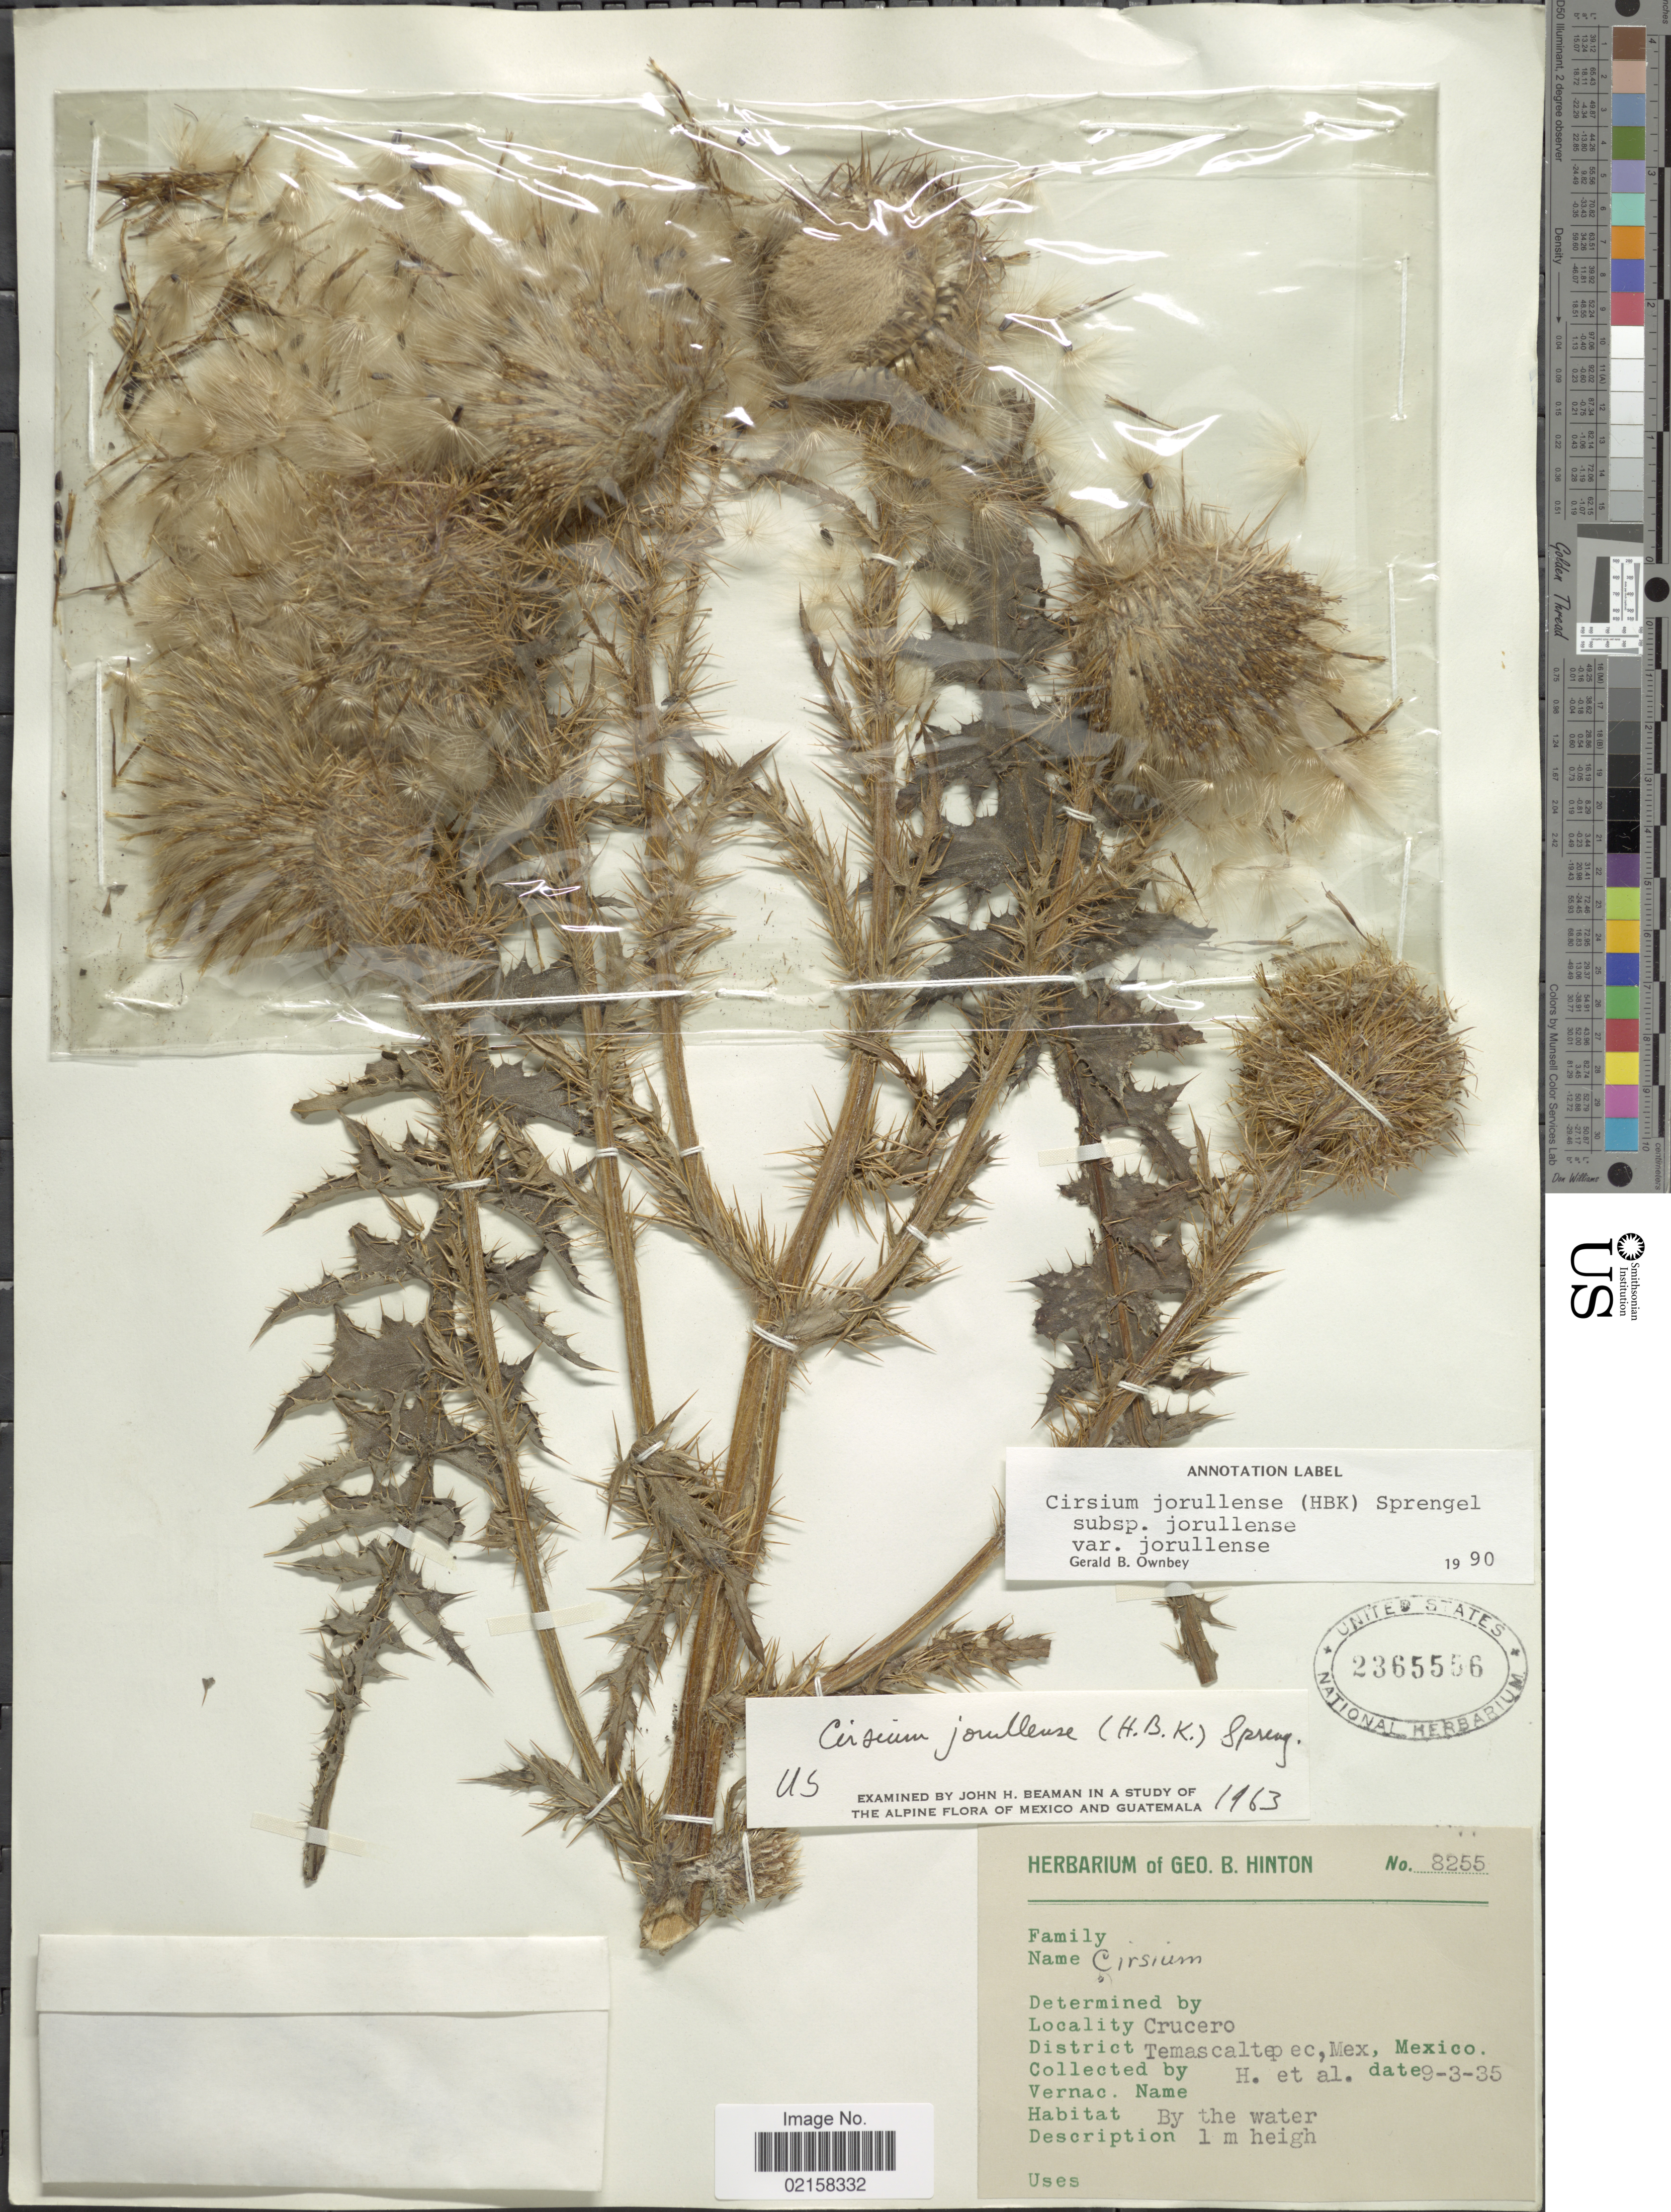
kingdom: Plantae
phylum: Tracheophyta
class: Magnoliopsida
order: Asterales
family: Asteraceae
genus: Cirsium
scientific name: Cirsium jorullense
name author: (Kunth) Spreng.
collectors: G. B. Hinton & et al.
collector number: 8255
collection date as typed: Transcribed d/m/y: 3/9/35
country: Mexico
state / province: México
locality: Crucero, District Temascaltepec, by the water.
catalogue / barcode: US 2365556